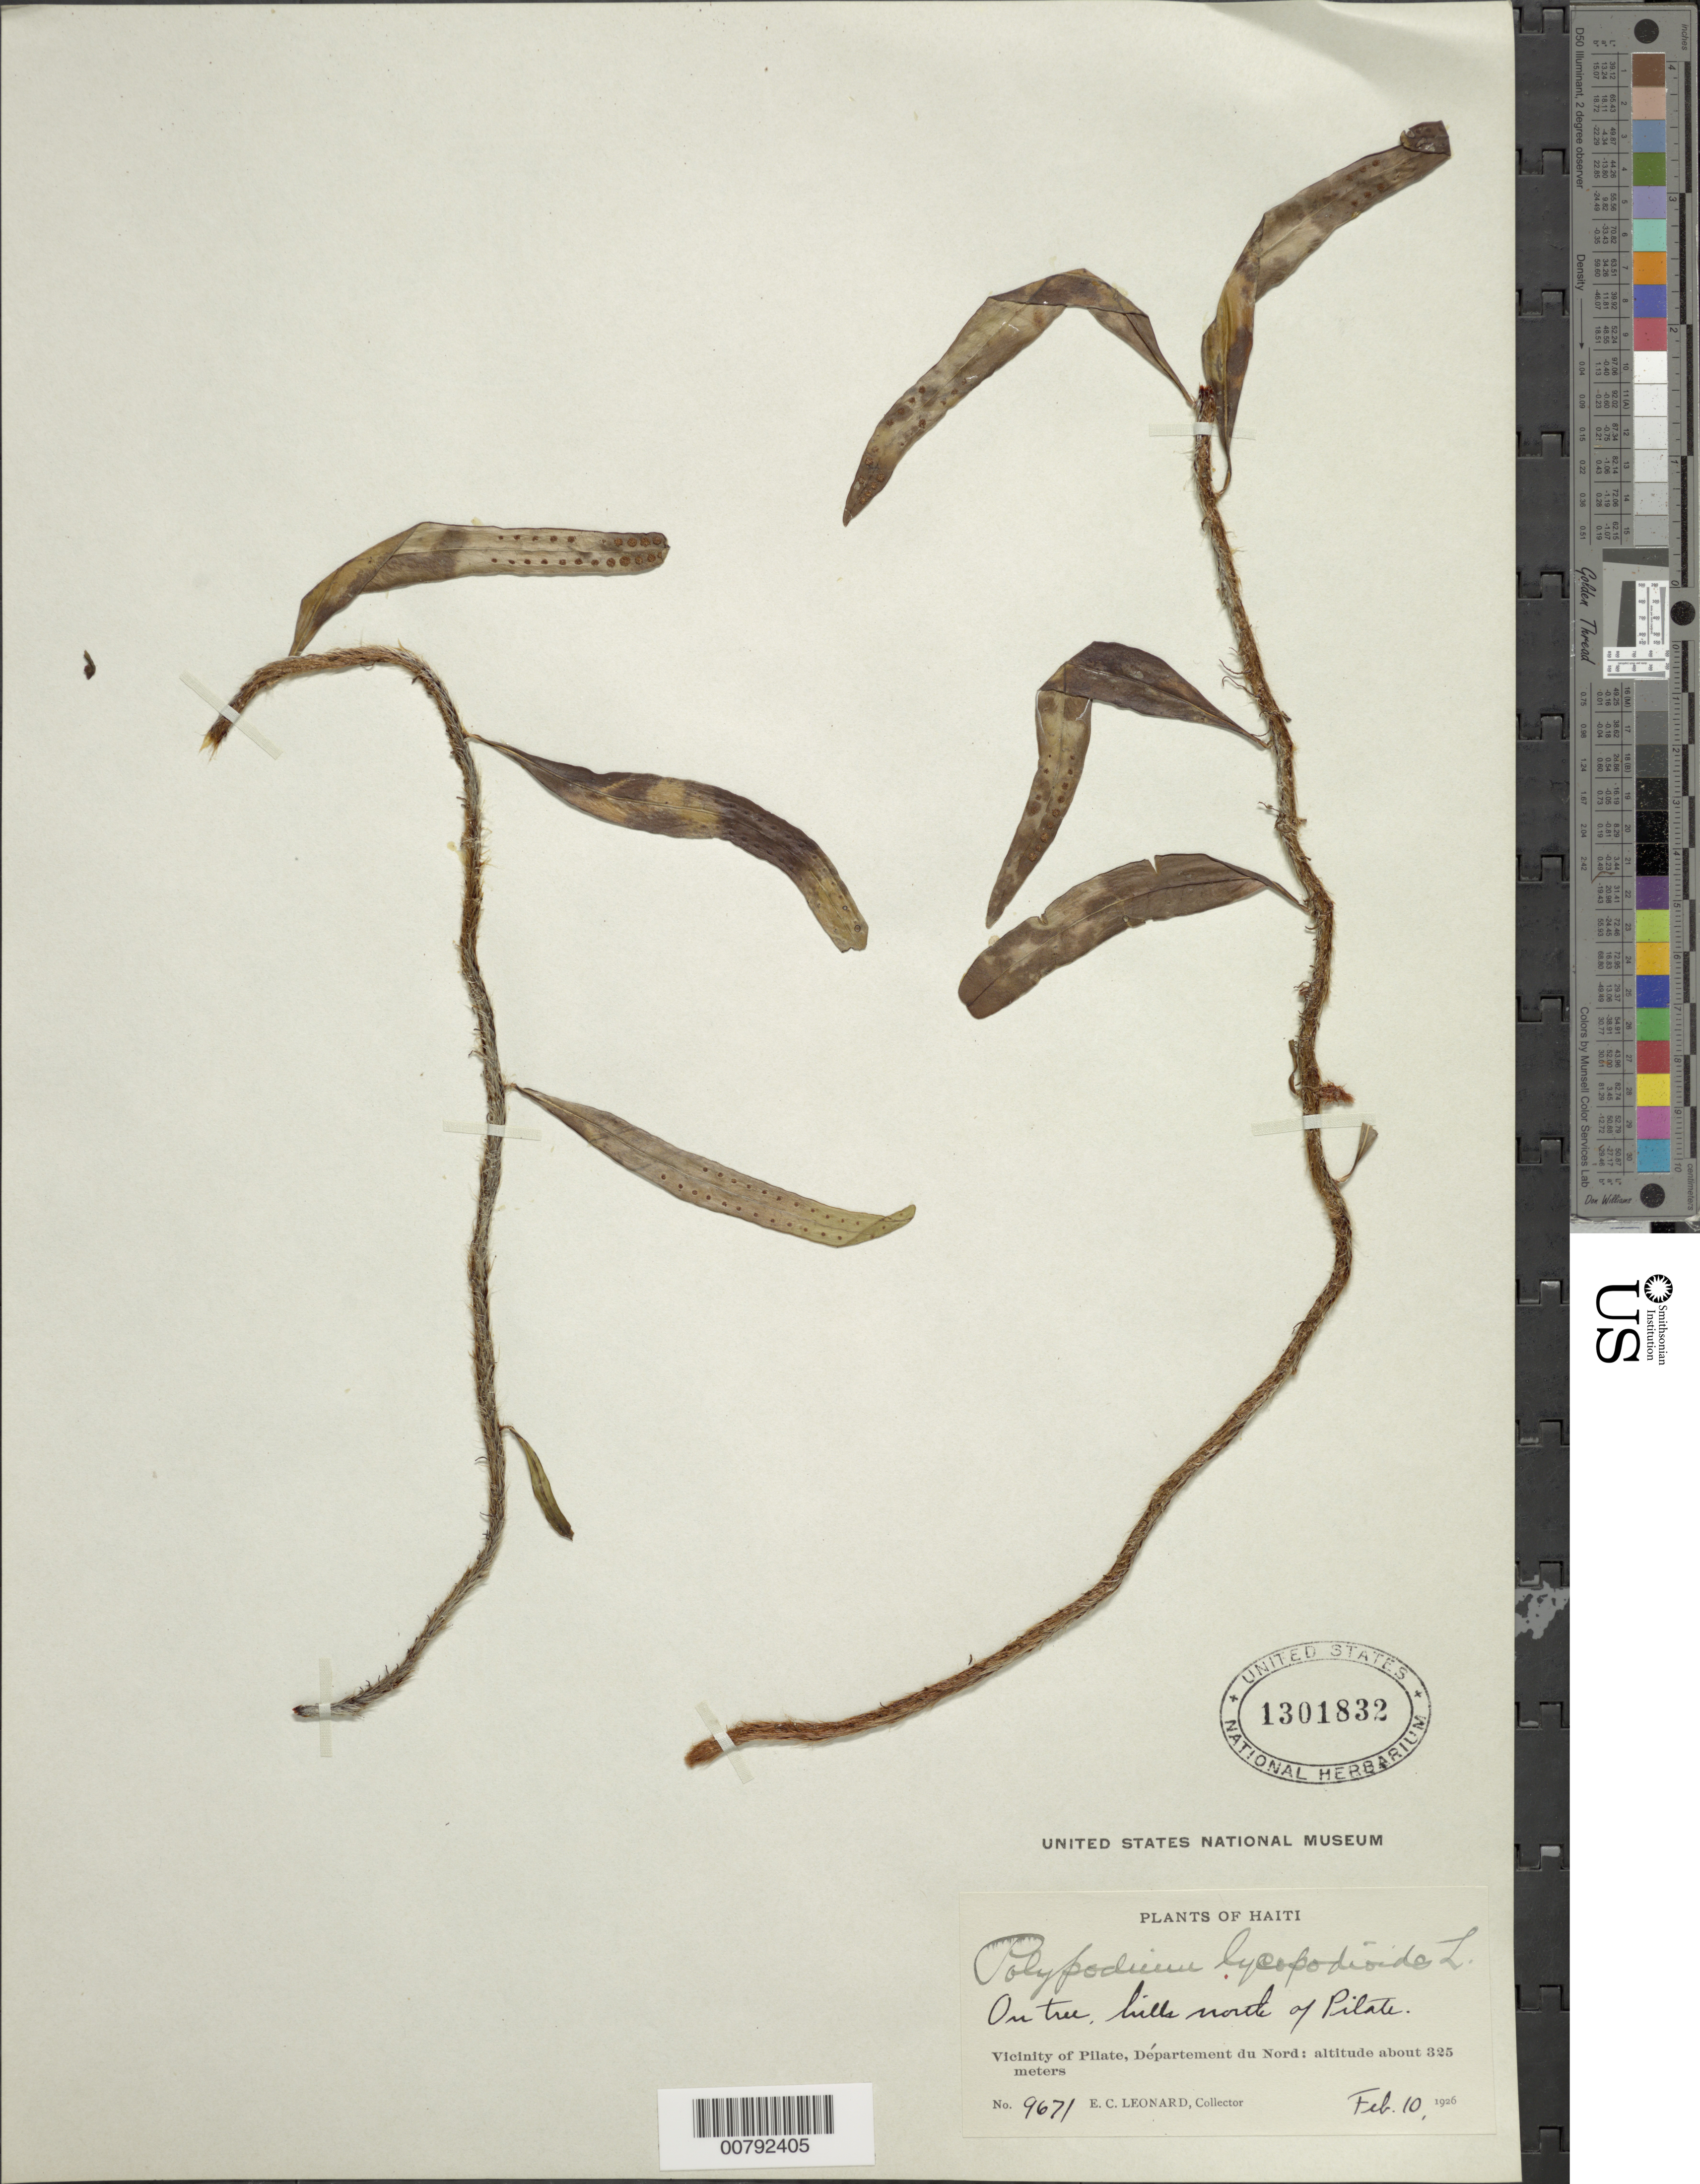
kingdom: Plantae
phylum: Tracheophyta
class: Polypodiopsida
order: Polypodiales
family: Polypodiaceae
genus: Microgramma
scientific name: Microgramma lycopodioides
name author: (L.) Copel.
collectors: E. C. Leonard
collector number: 9671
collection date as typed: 10 Feb 1926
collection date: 1926-02-10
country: Haiti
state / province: Nord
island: Hispaniola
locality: Pilate, N of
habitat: Hills, on tree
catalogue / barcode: US 1301832